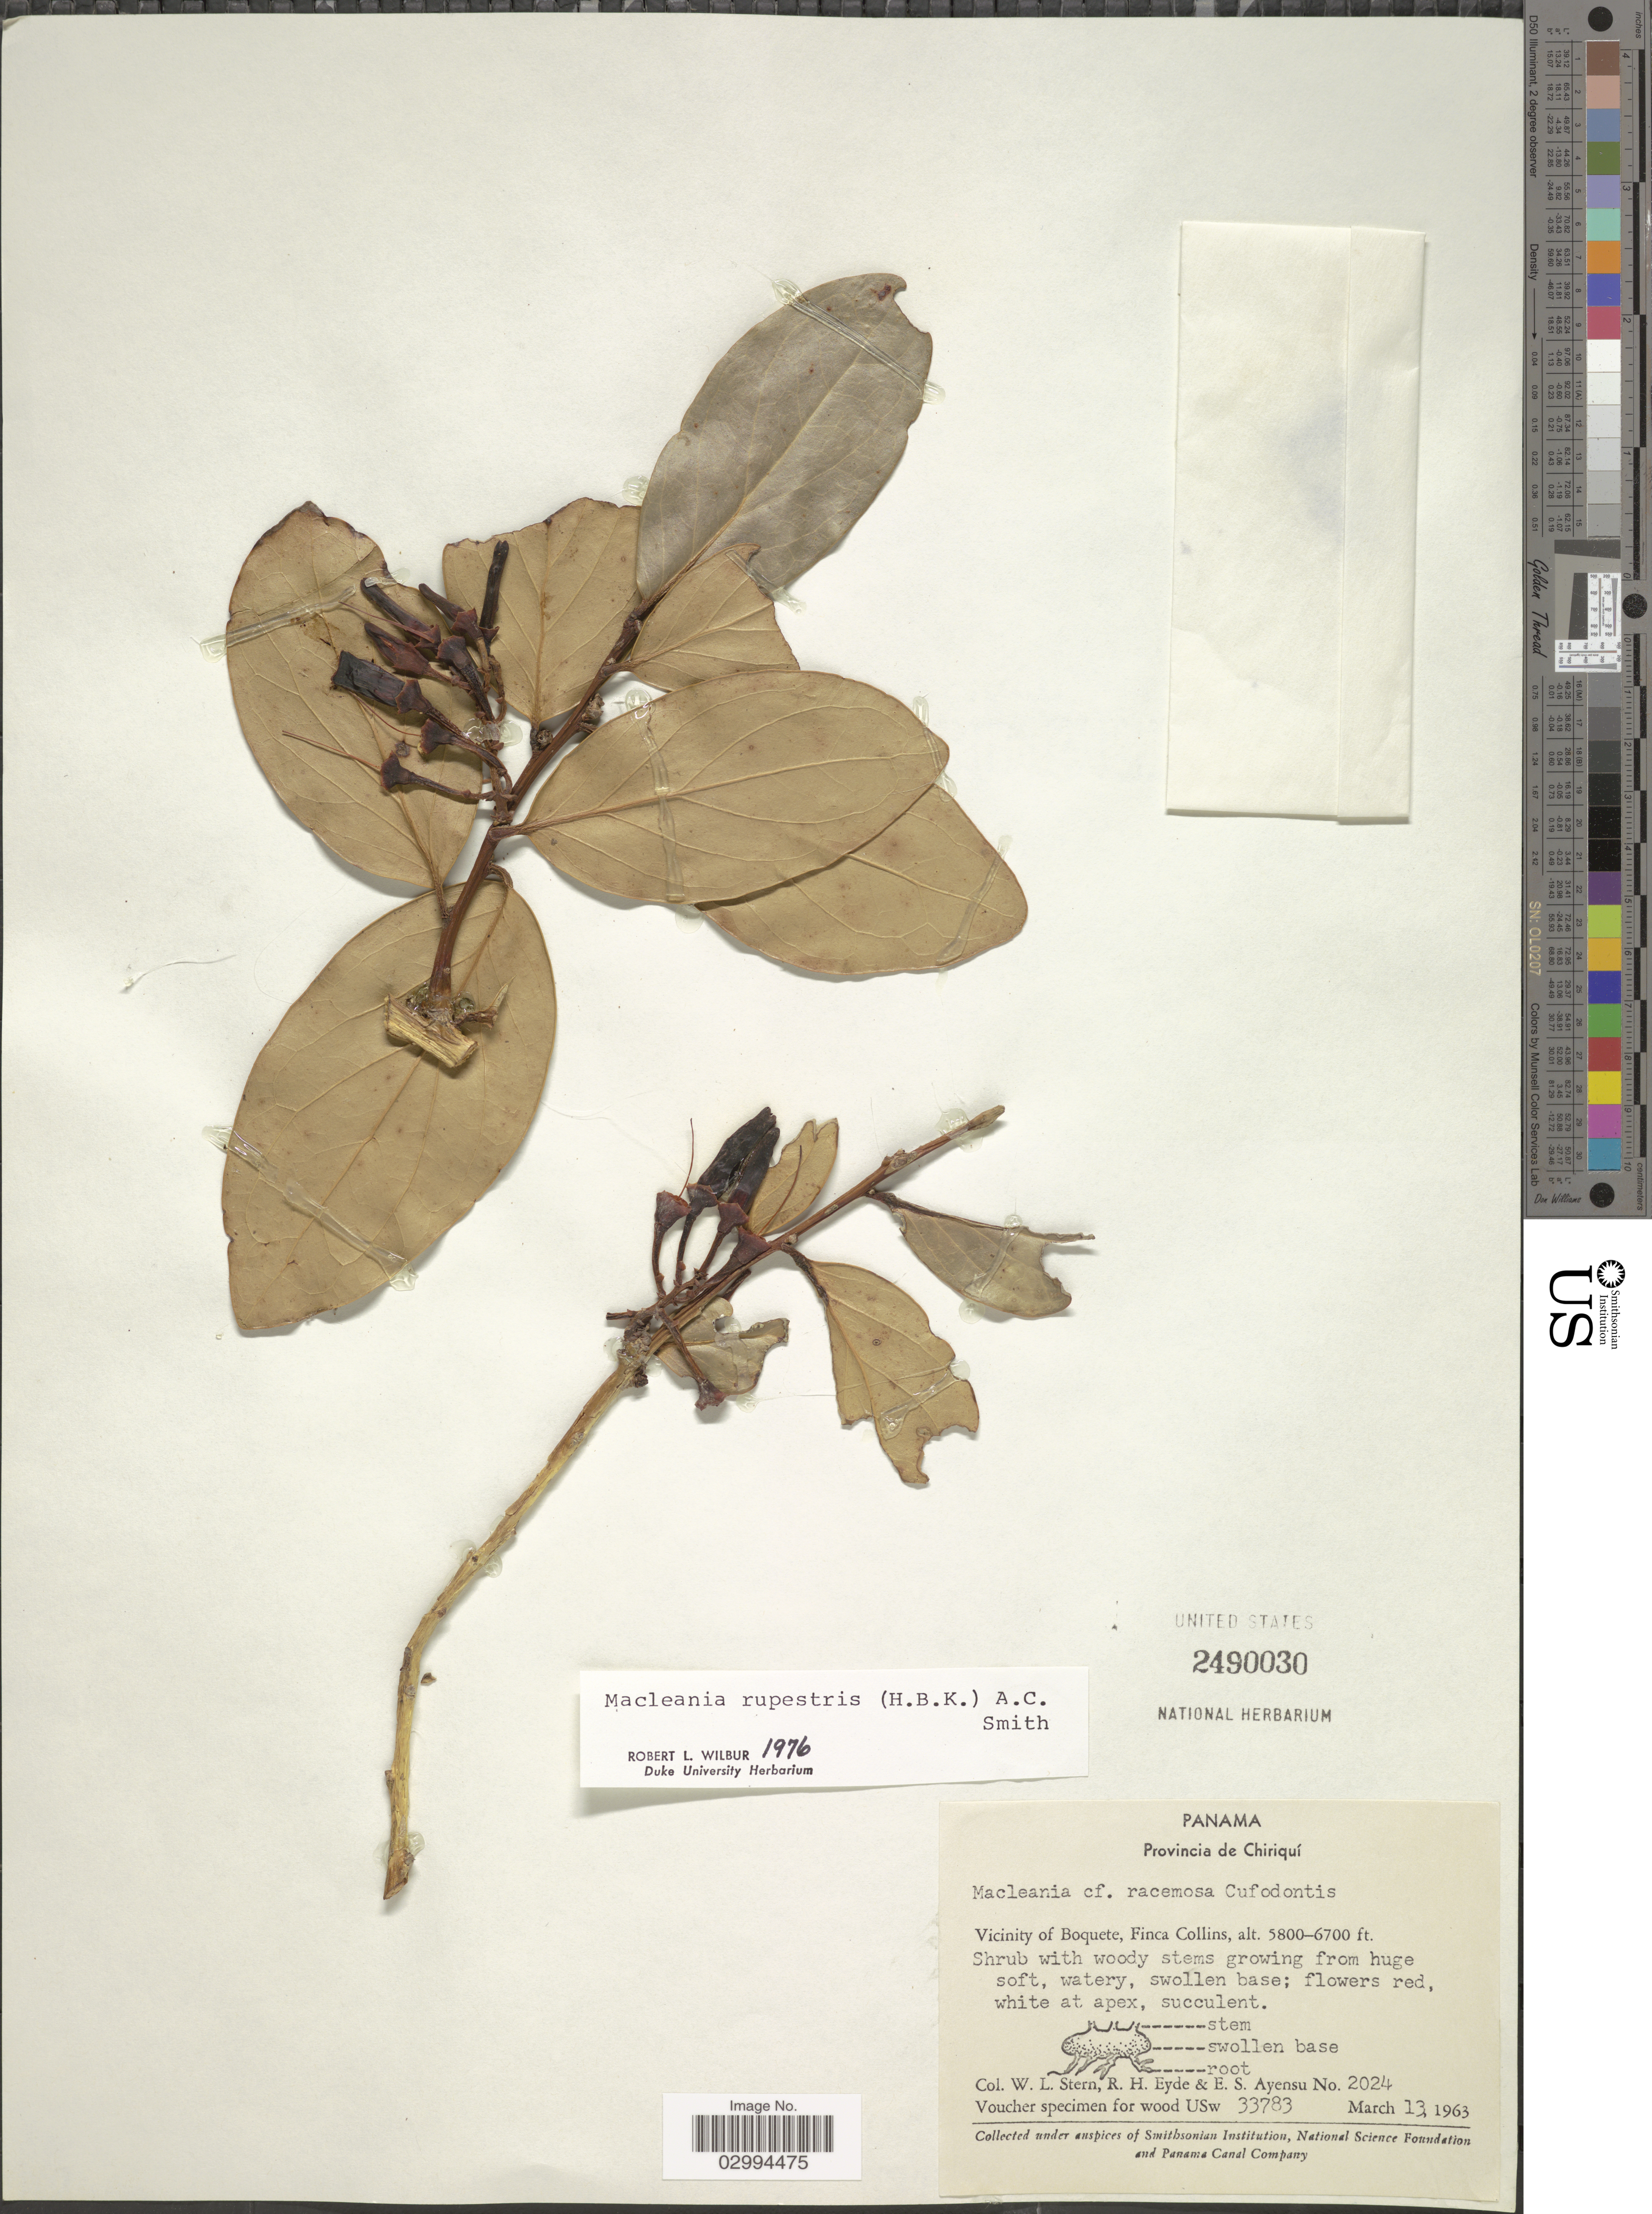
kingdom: Plantae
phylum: Tracheophyta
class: Magnoliopsida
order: Ericales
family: Ericaceae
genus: Macleania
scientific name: Macleania rupestris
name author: (Kunth) A.C. Sm.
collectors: W. L. Stern, R. H. Eyde & E. S. Ayensu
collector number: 2024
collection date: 1963-03-13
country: Panama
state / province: Chiriqui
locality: Vicinity of Boquete, Finca Collins.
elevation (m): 1768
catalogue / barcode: US 2490030